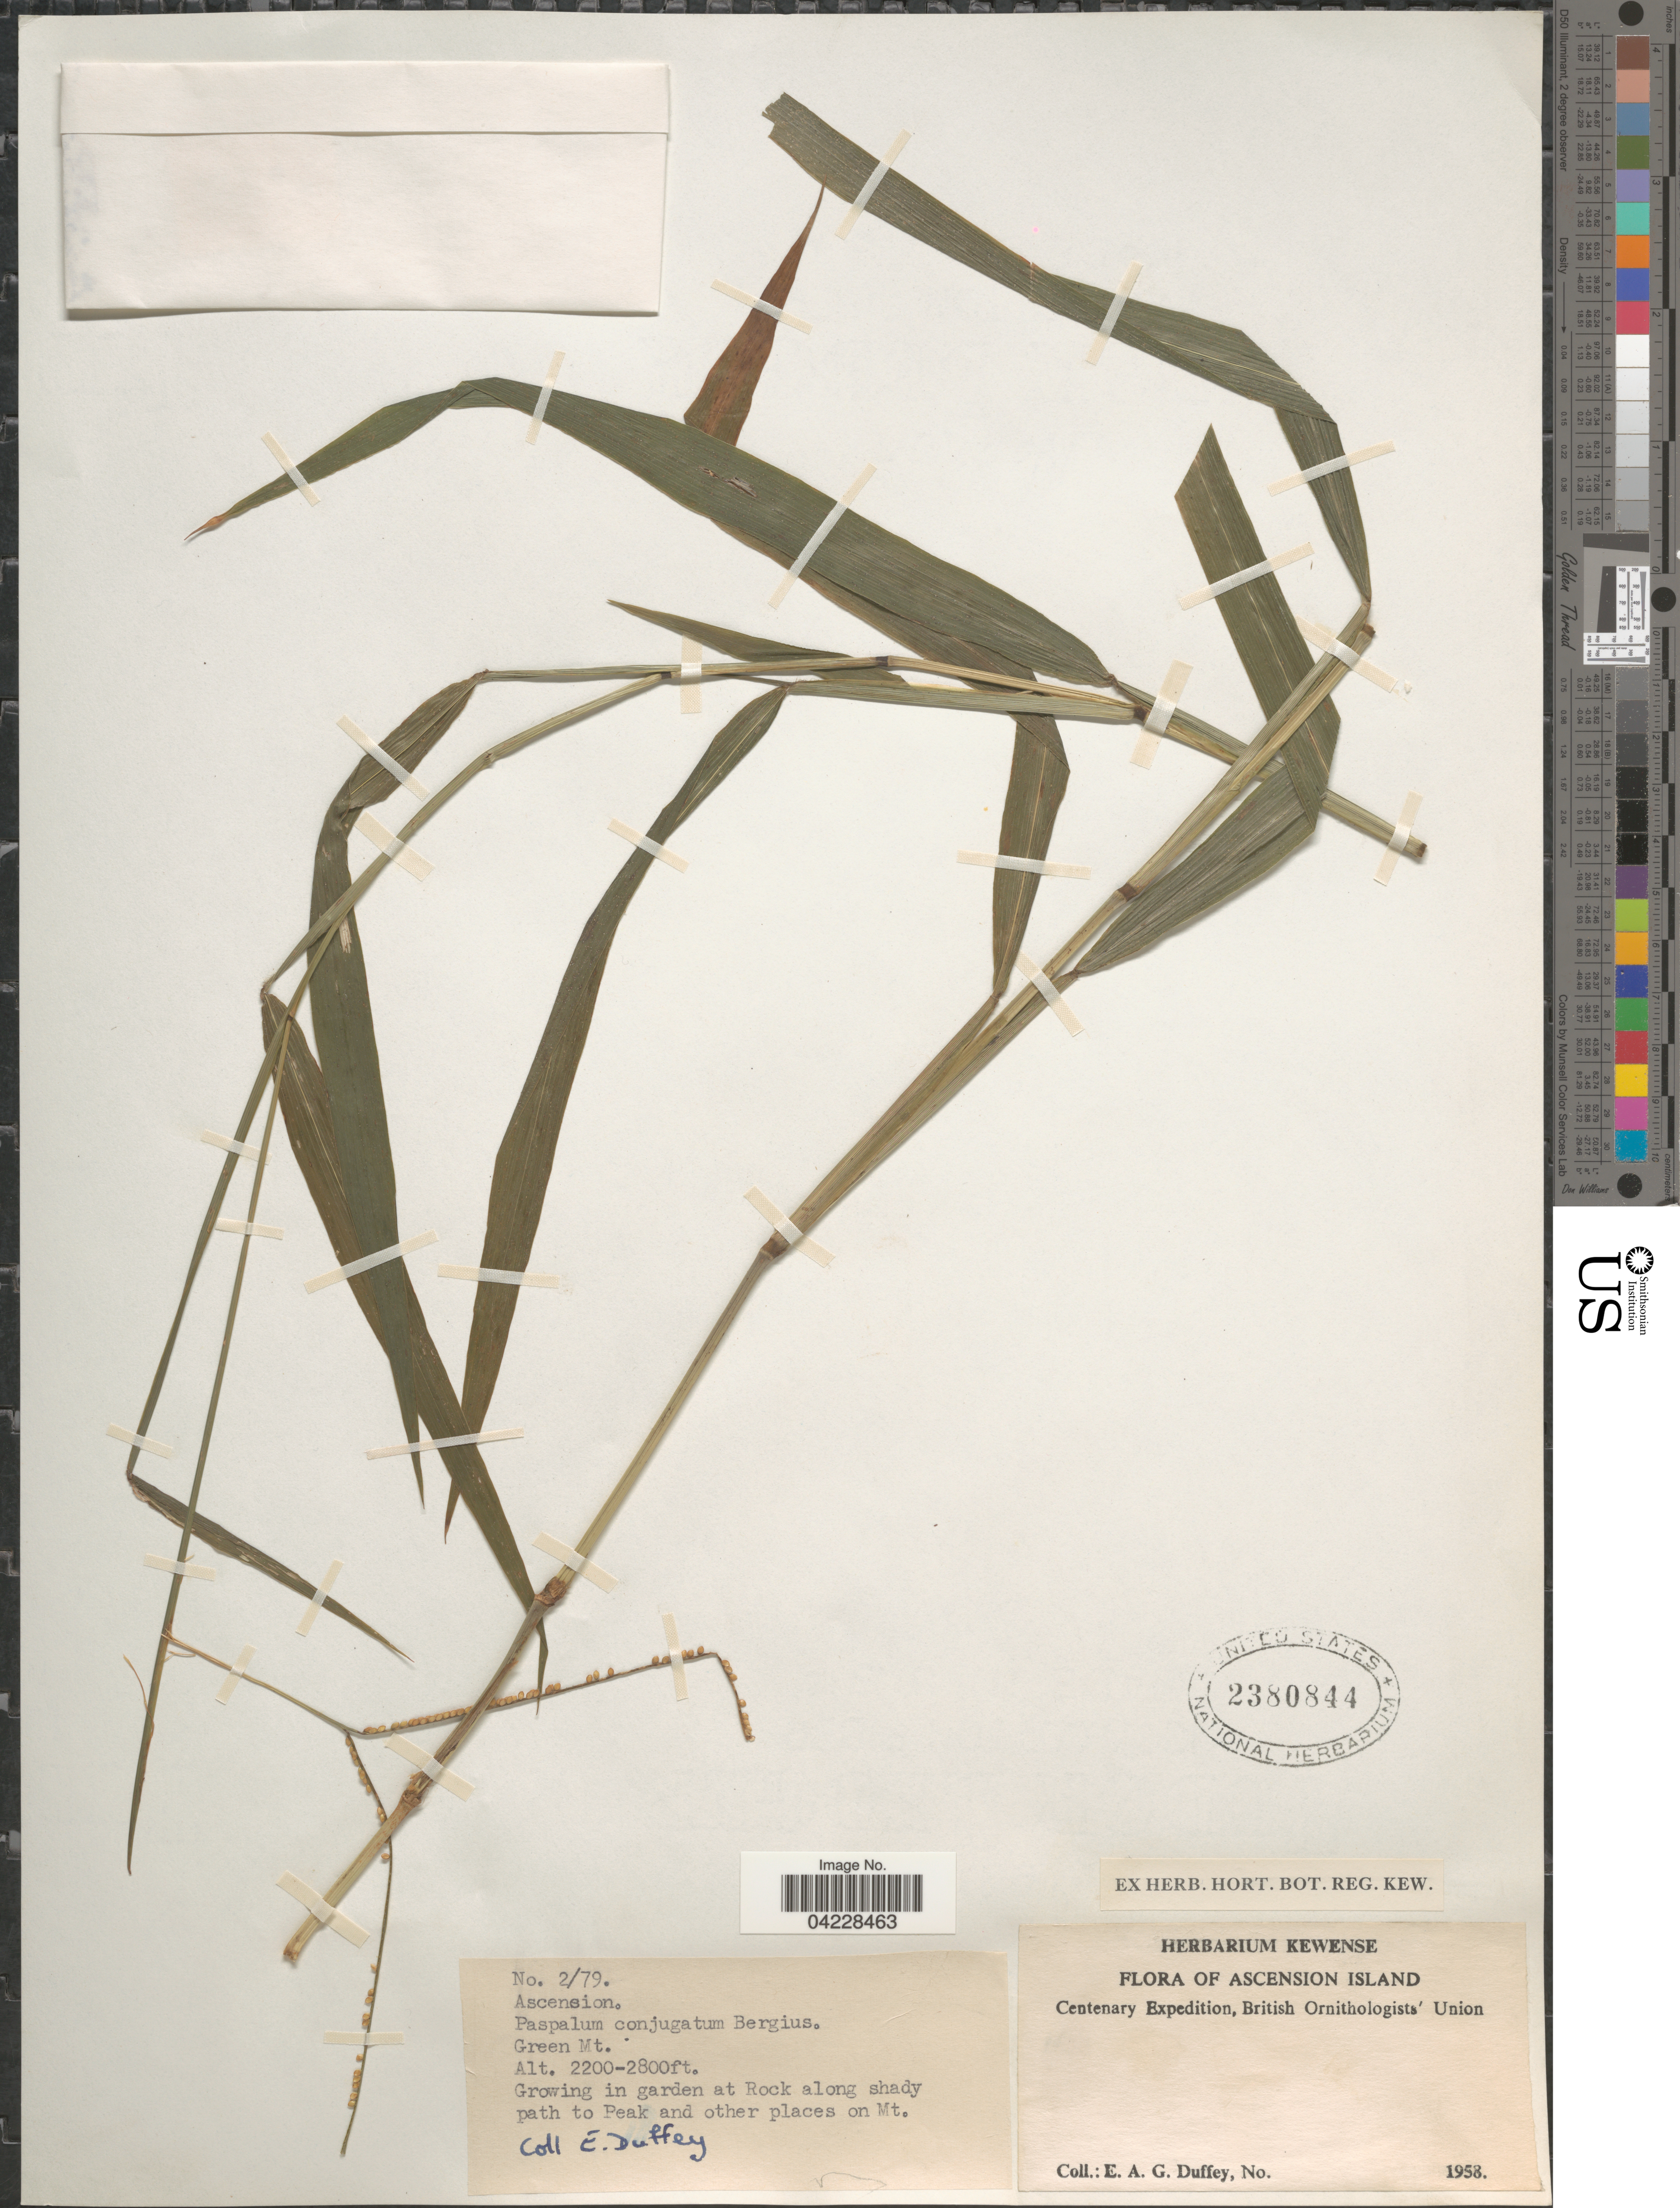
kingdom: Plantae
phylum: Tracheophyta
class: Liliopsida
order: Poales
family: Poaceae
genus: Paspalum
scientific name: Paspalum conjugatum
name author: P.J. Bergius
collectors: E. Duffey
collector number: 2/79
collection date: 1958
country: St. Helena Islands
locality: Ascension. Green Mt. Growing in garden at Rock along shady path to Peak and other places on Mt. Ascension Island. Centenary Expedition, British Ornithologista [interpreted] Union.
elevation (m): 671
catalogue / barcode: US 2380844